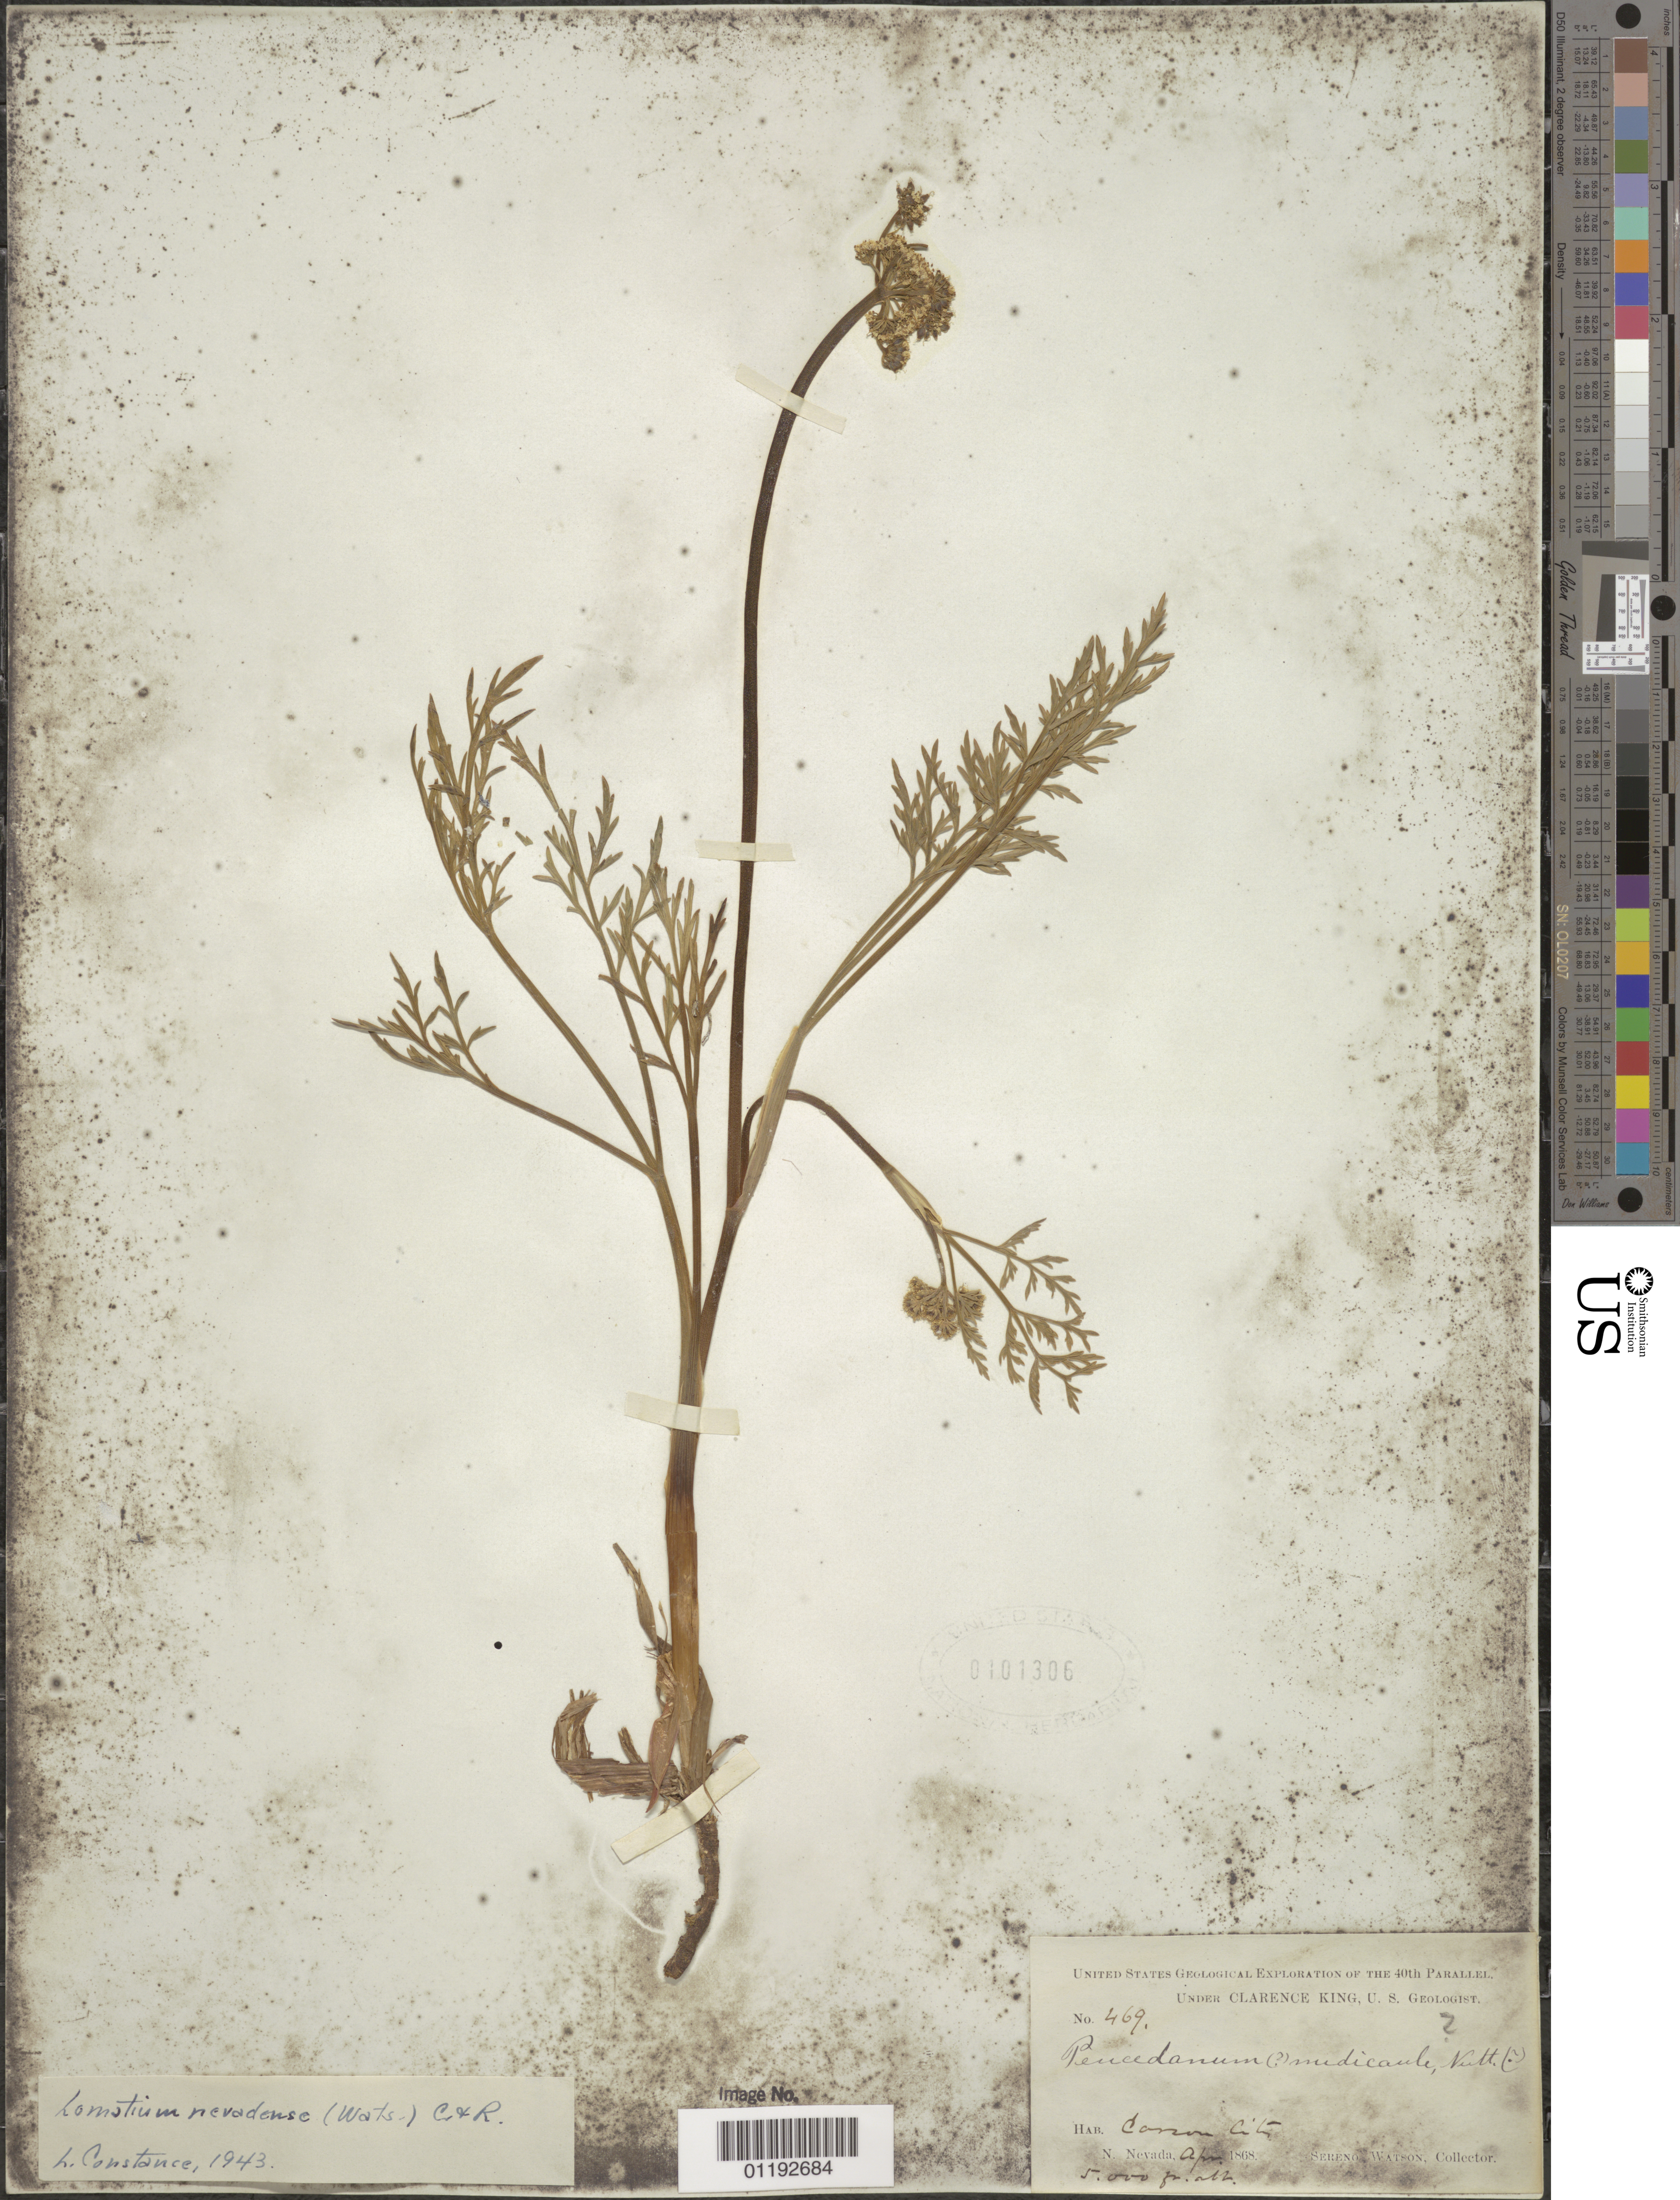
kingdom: Plantae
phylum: Tracheophyta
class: Magnoliopsida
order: Apiales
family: Apiaceae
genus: Lomatium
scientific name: Lomatium nevadense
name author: (S. Watson) J.M. Coult. & Rose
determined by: Constance, L., (UC), University of California Berkeley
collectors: S. Watson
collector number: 469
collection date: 1868-04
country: United States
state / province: Nevada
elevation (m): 1524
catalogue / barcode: US 101306